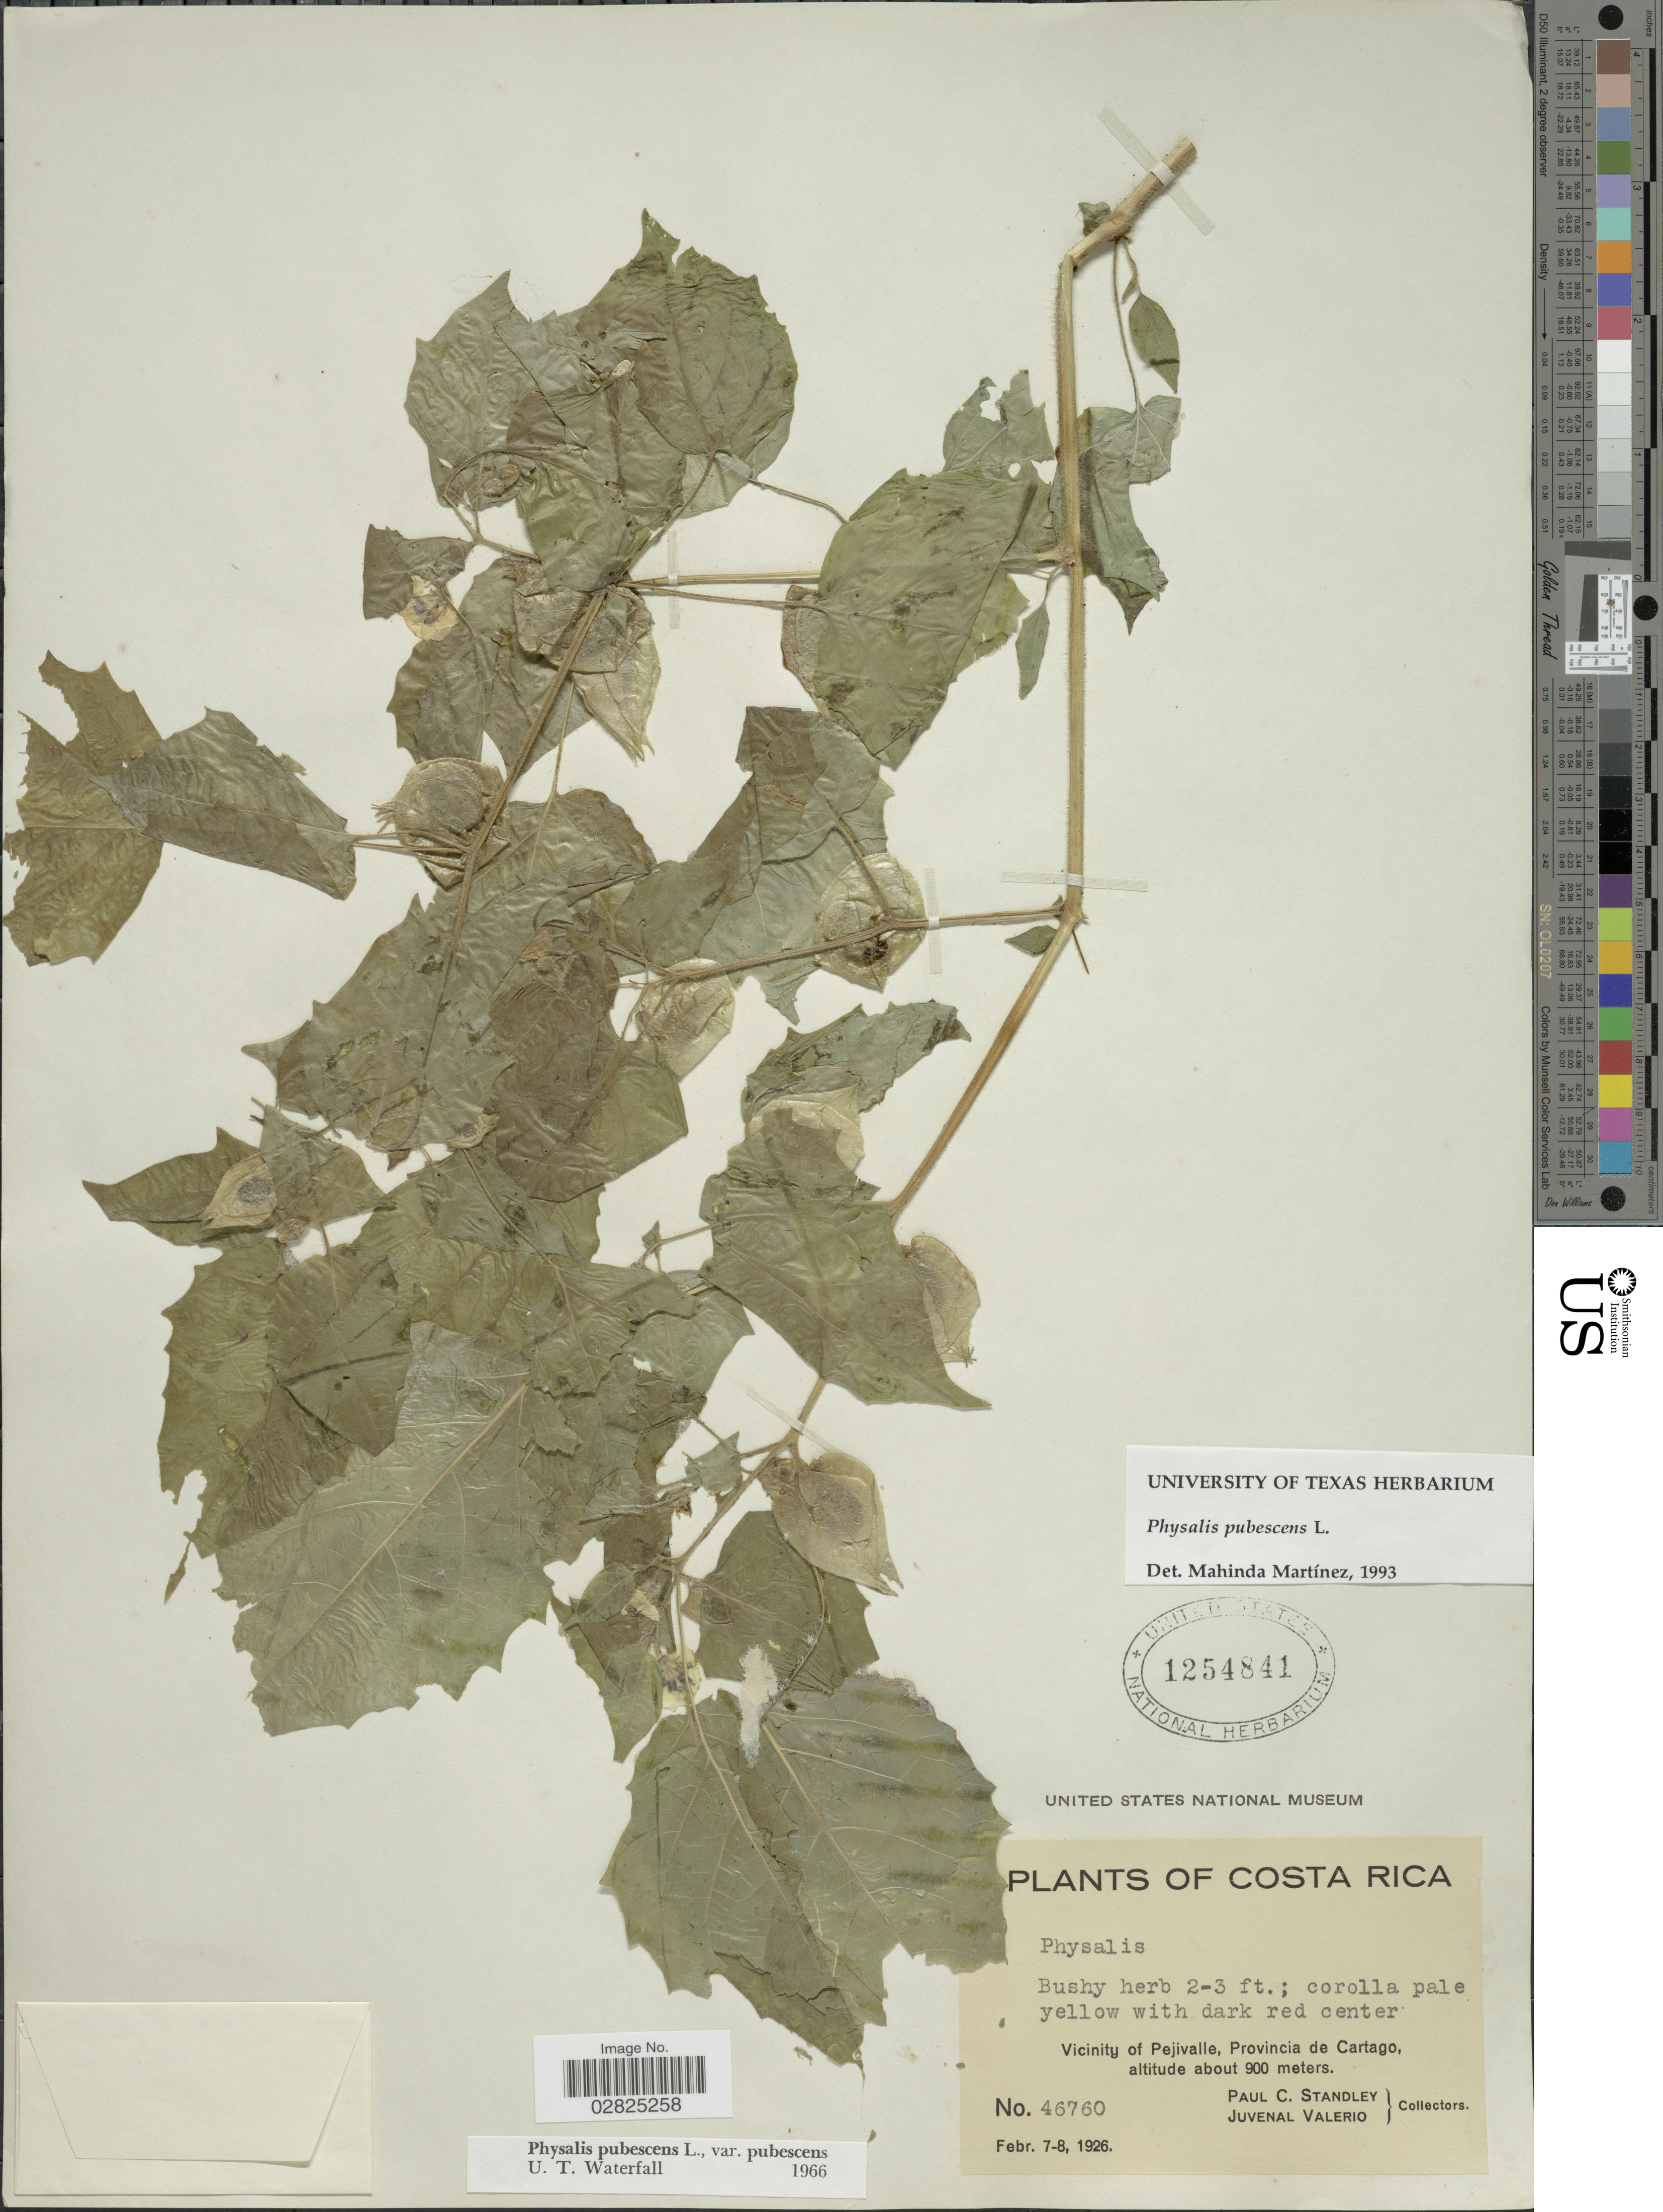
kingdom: Plantae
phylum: Tracheophyta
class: Magnoliopsida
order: Solanales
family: Solanaceae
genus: Physalis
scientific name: Physalis pubescens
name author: L.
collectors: P. C. Standley & J. Valerio R.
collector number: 46760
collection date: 1926-02-07/1926-02-08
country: Costa Rica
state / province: Cartago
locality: Vicinity of Pejivalle, Provincia de Cartago.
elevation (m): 900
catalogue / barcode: US 1254841